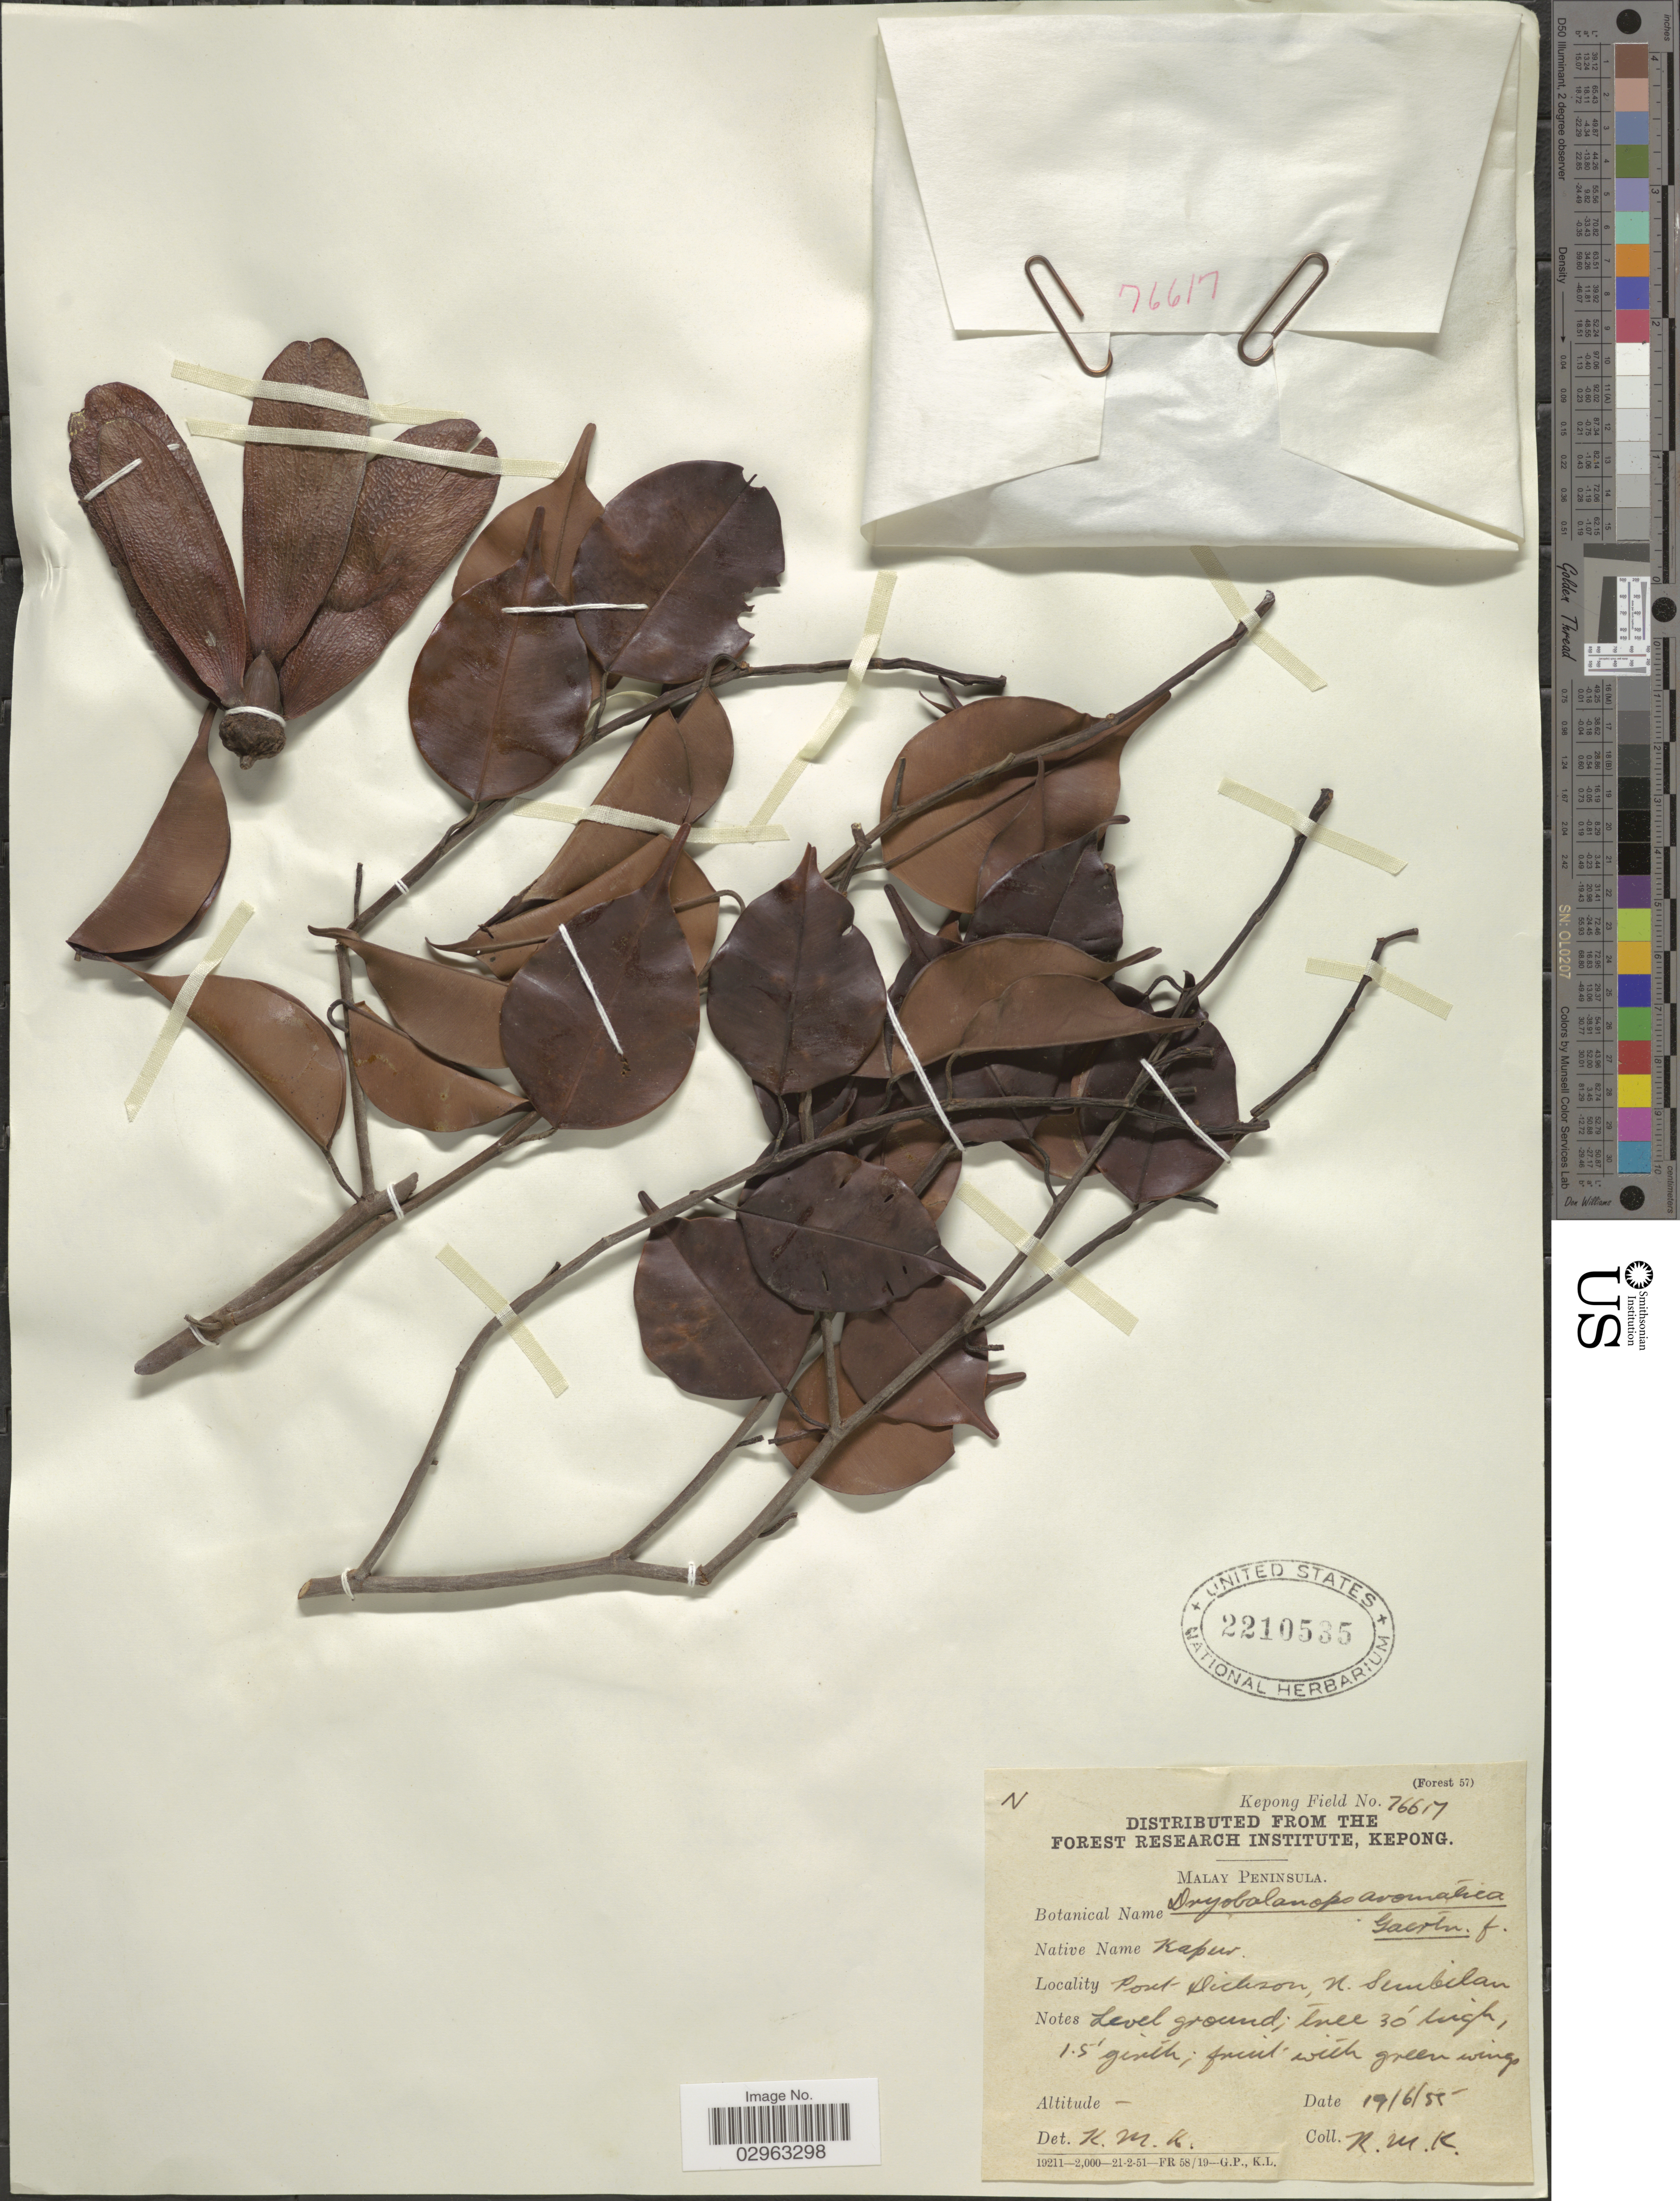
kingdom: Plantae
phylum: Tracheophyta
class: Magnoliopsida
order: Malvales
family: Dipterocarpaceae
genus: Dryobalanops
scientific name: Dryobalanops aromatica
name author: C.F. Gaertn.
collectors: K. M. K.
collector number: Kepong Field 76617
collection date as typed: Transcribed d/m/y: 19/6/55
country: Malaysia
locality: Malay Peninsula, Port Dickson, N. Sembilan.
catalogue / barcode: US 2210535